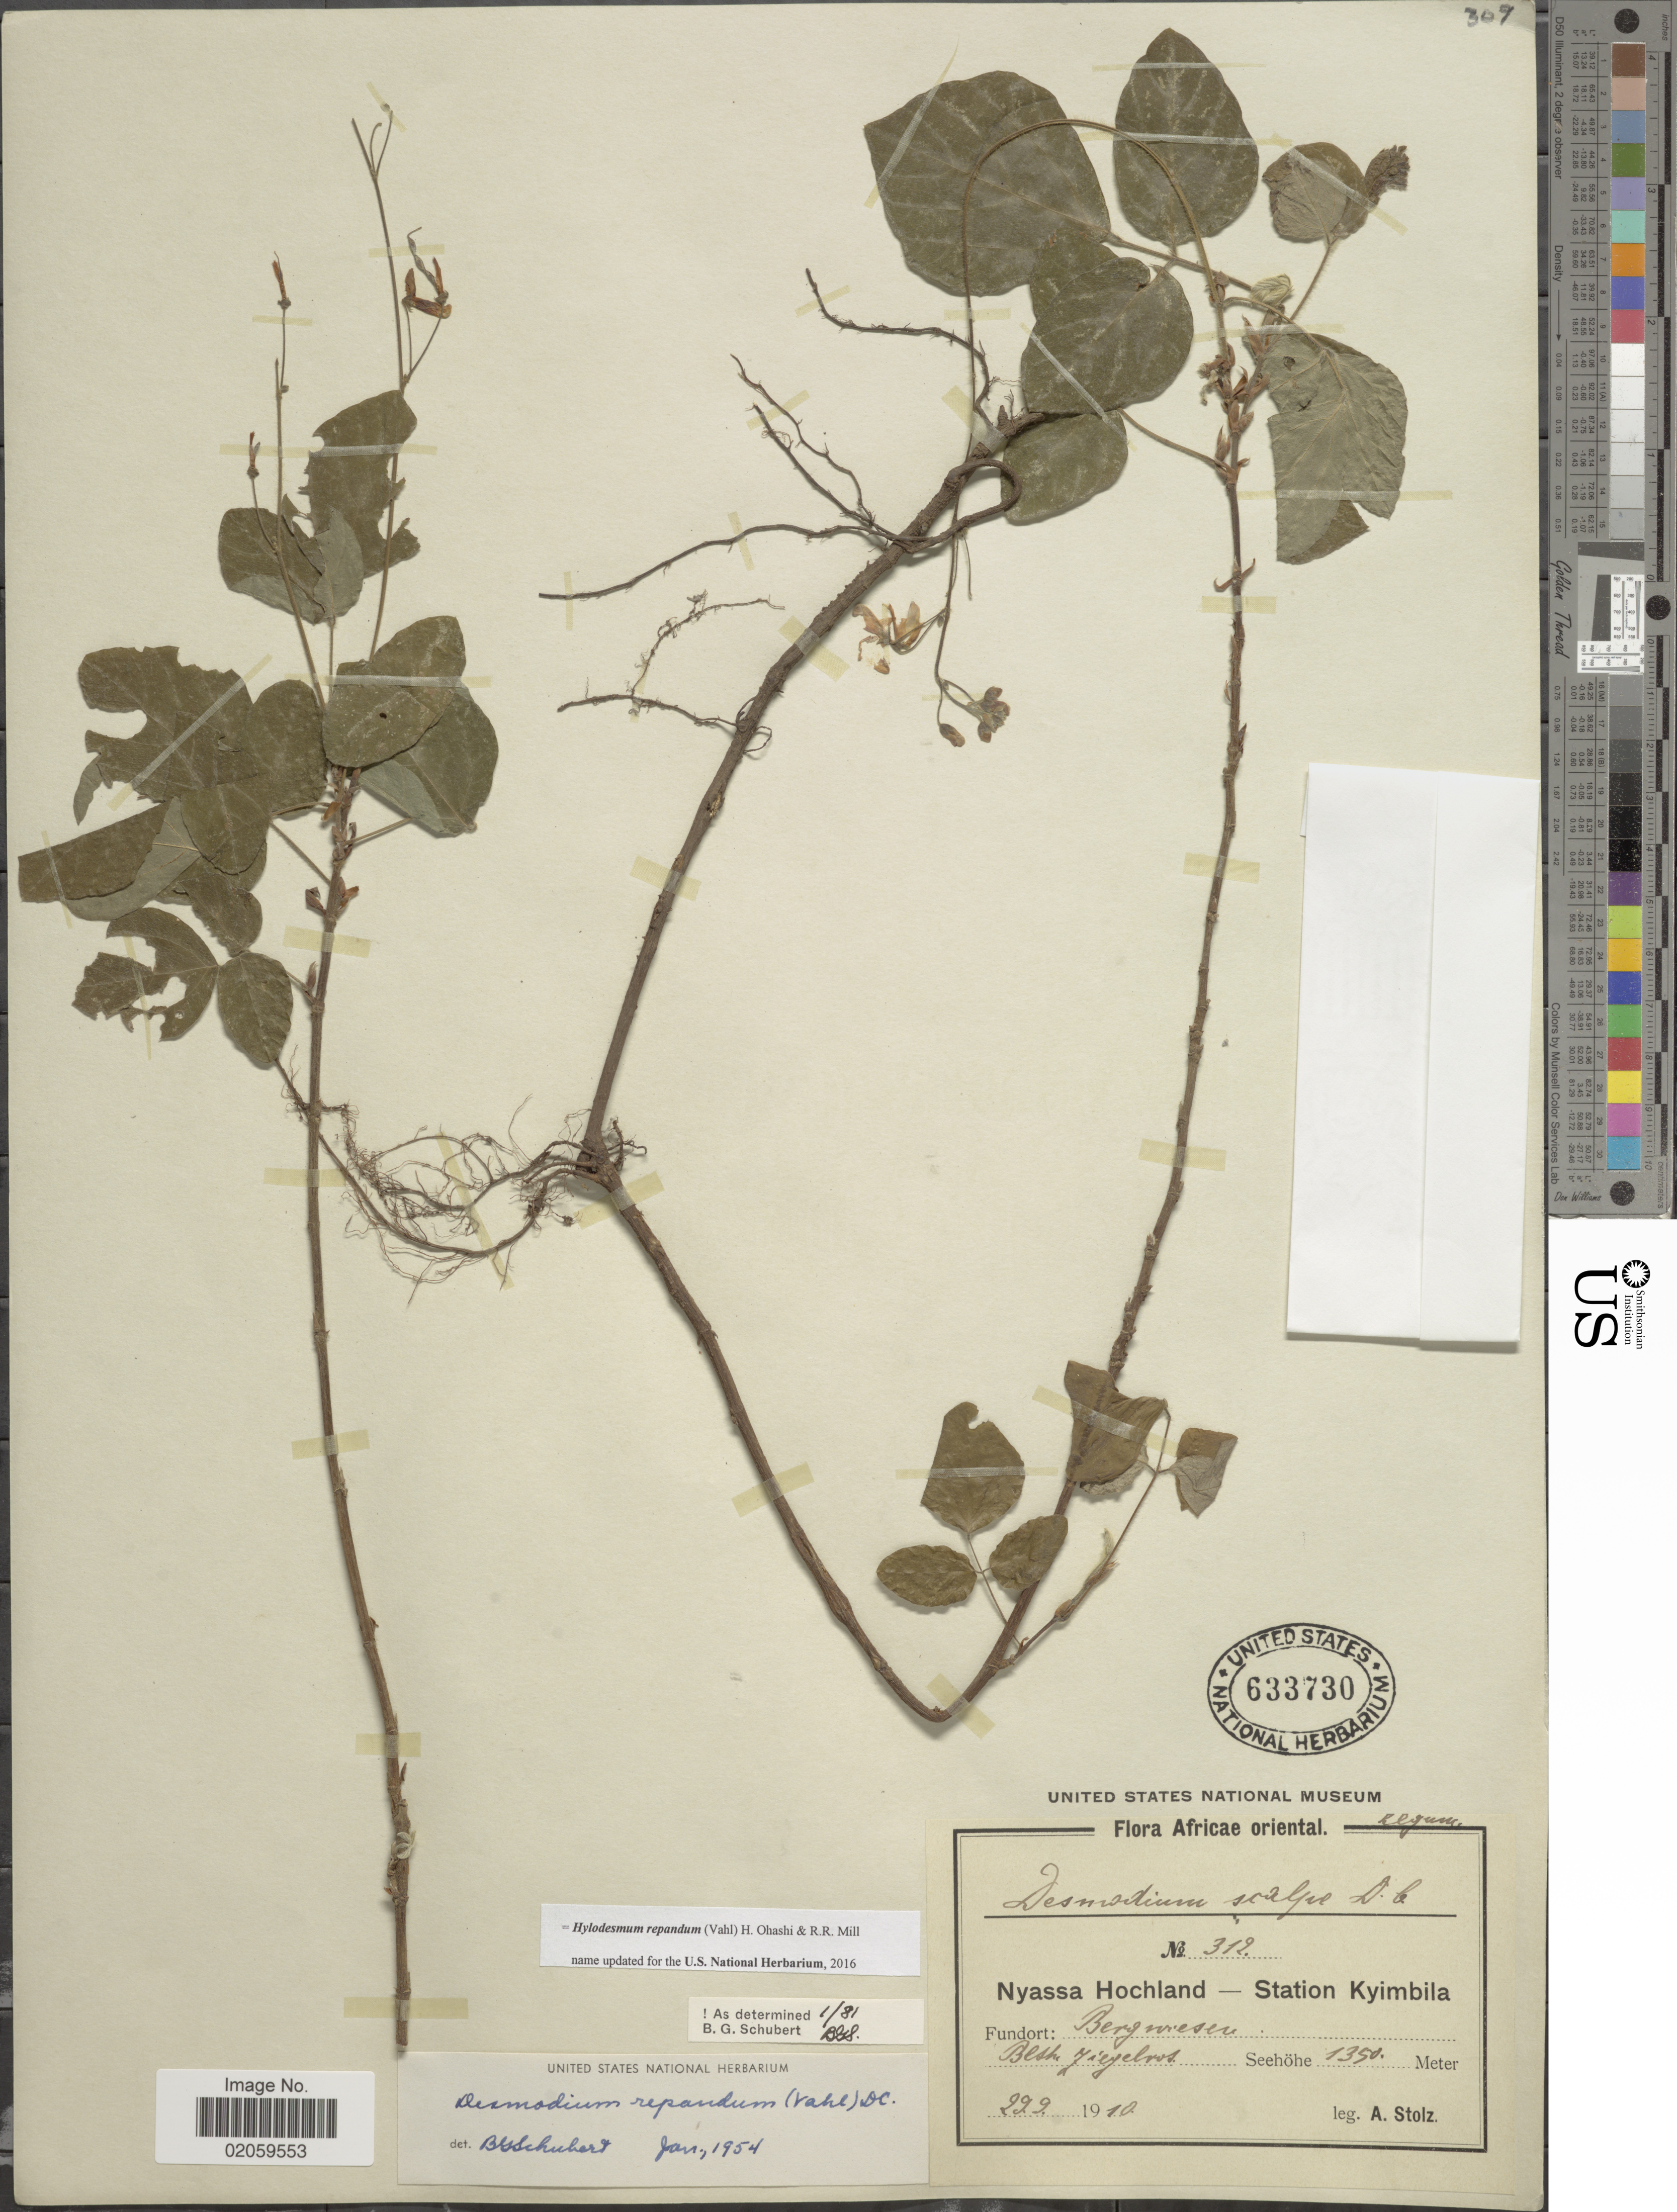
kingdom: Plantae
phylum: Tracheophyta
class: Magnoliopsida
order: Fabales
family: Fabaceae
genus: Hylodesmum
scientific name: Hylodesmum repandum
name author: (Vahl) H. Ohashi & R.R. Mill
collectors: A. Stolz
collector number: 312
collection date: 1910-09-29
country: Tanzania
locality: Africae Oriental, Nyassa Hochland, Station Kyimbila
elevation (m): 1350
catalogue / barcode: US 633730